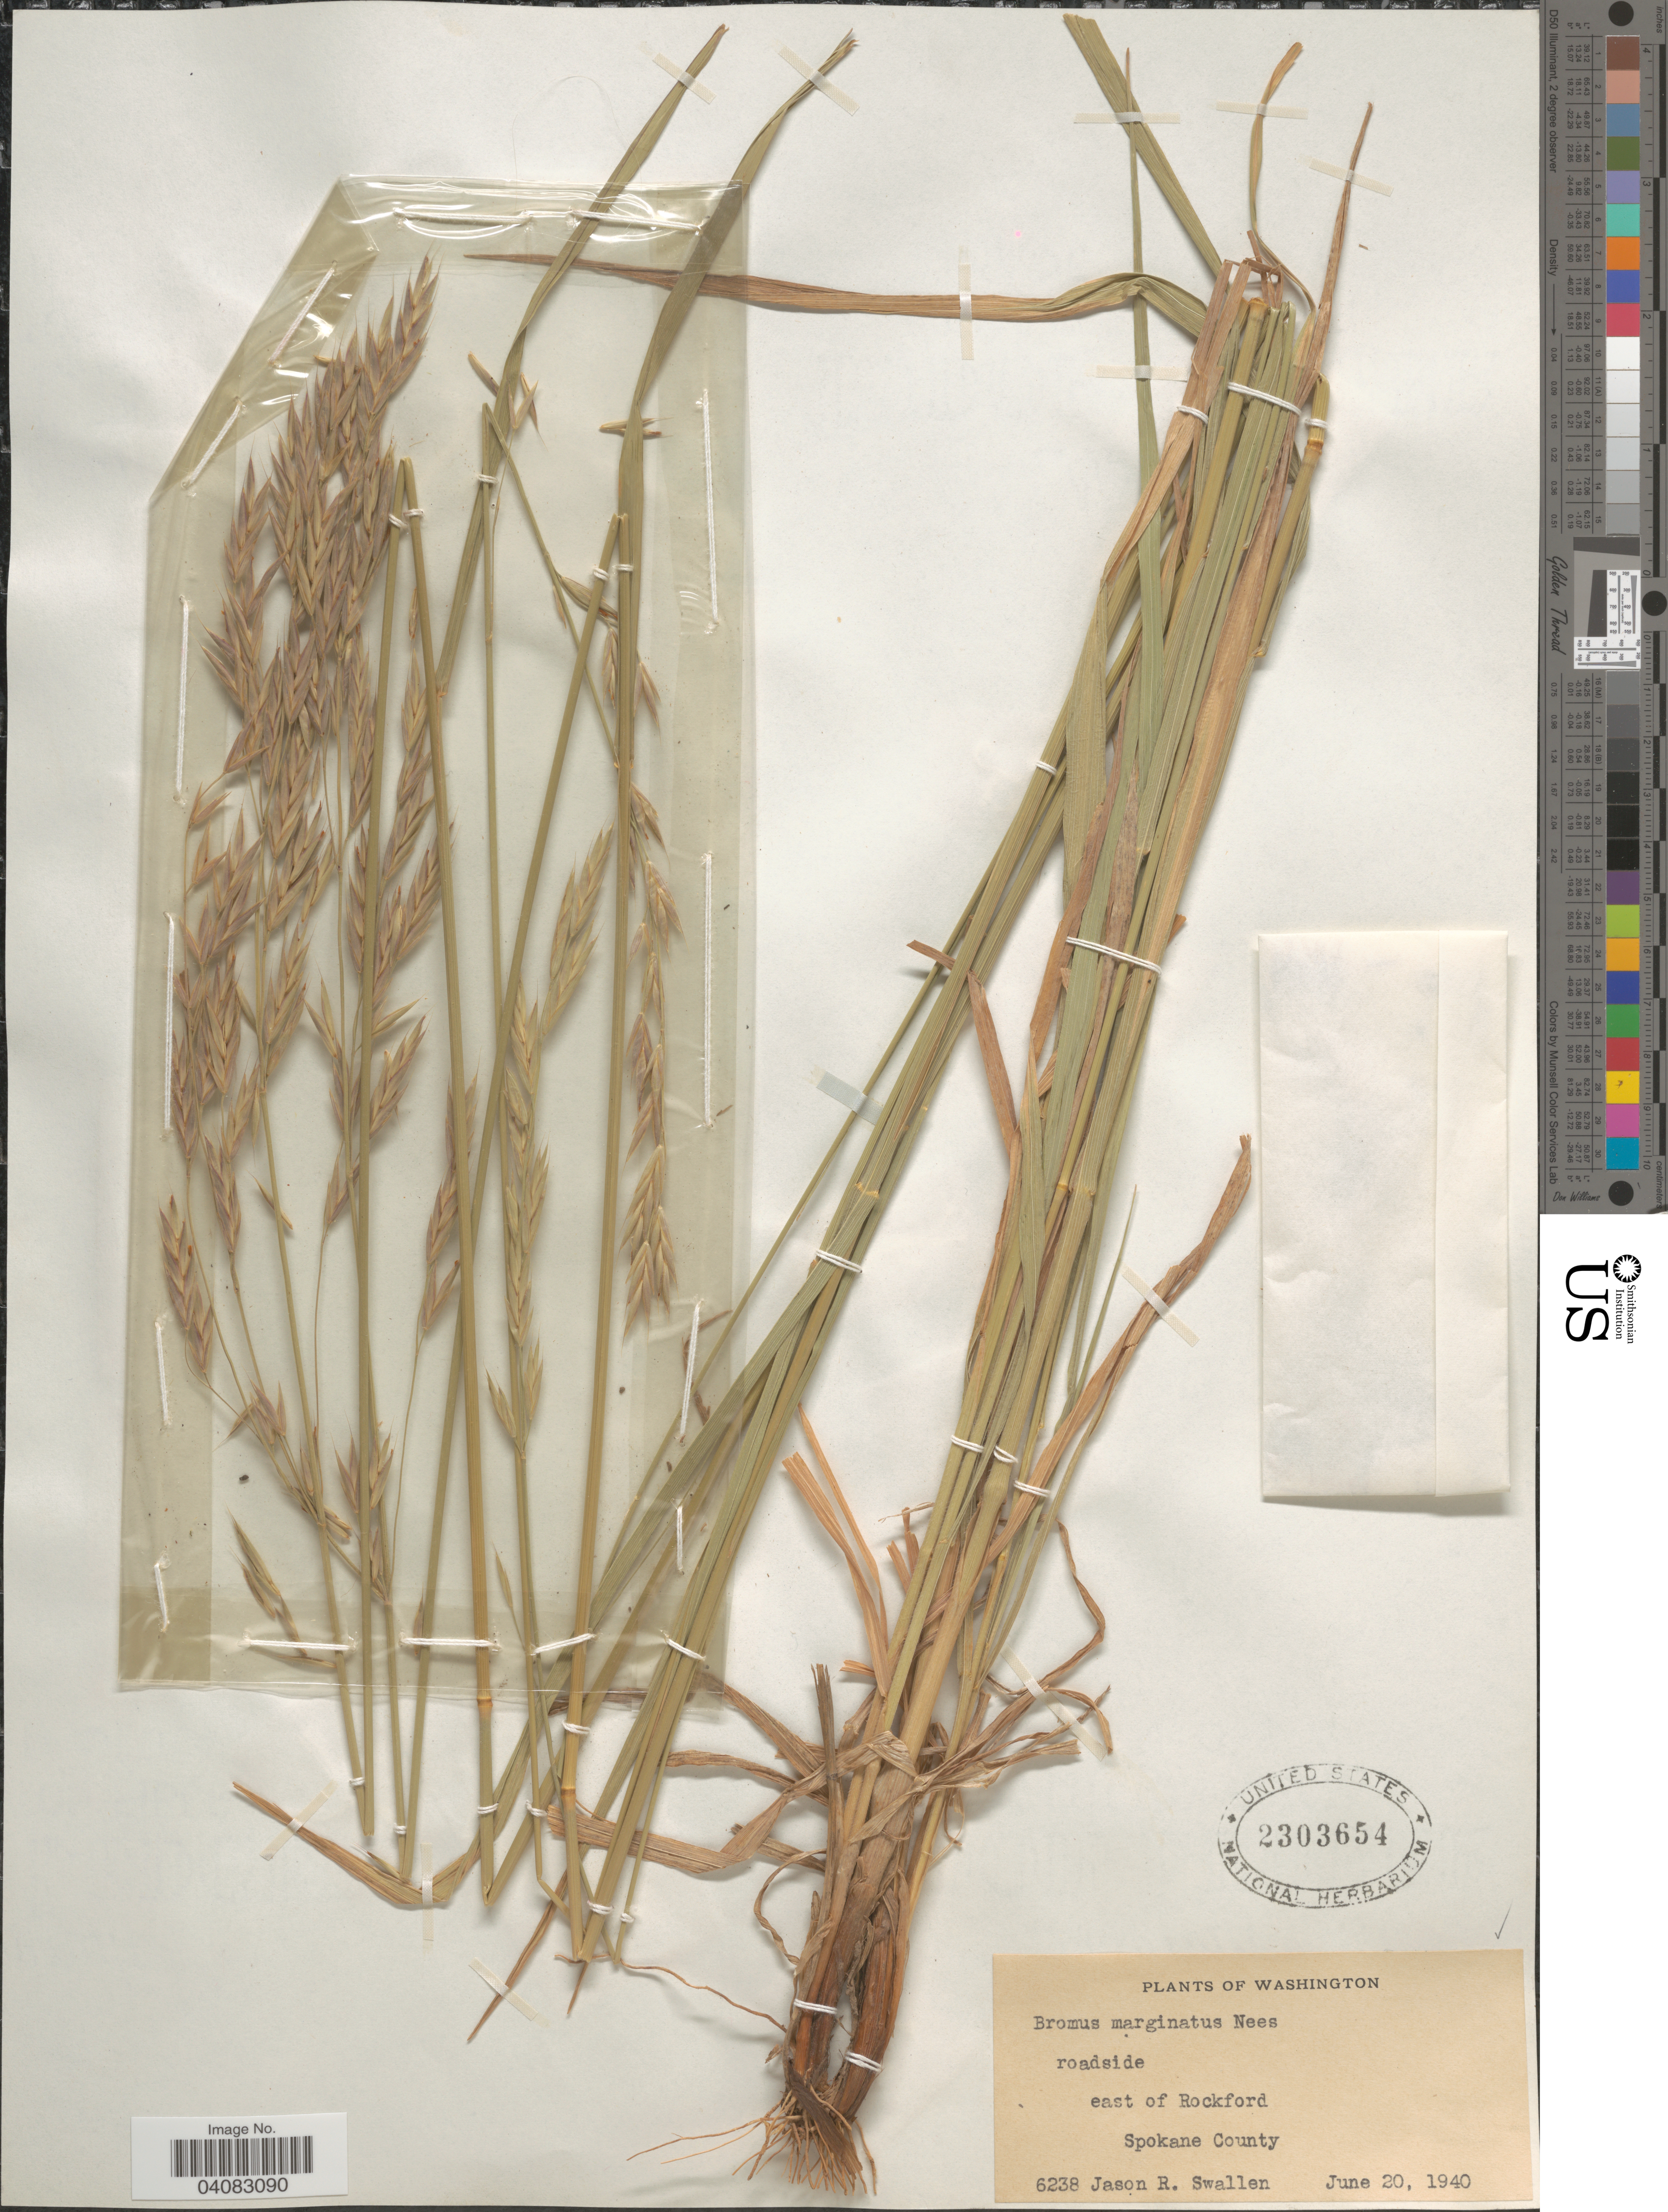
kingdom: Plantae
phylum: Tracheophyta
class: Liliopsida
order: Poales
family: Poaceae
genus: Bromus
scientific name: Bromus marginatus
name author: Nees ex Steud.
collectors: J. R. Swallen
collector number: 6238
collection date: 1940-06-20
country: United States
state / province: Washington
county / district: Spokane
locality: Roadside. East of Rockford. Spokane County.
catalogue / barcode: US 2303654